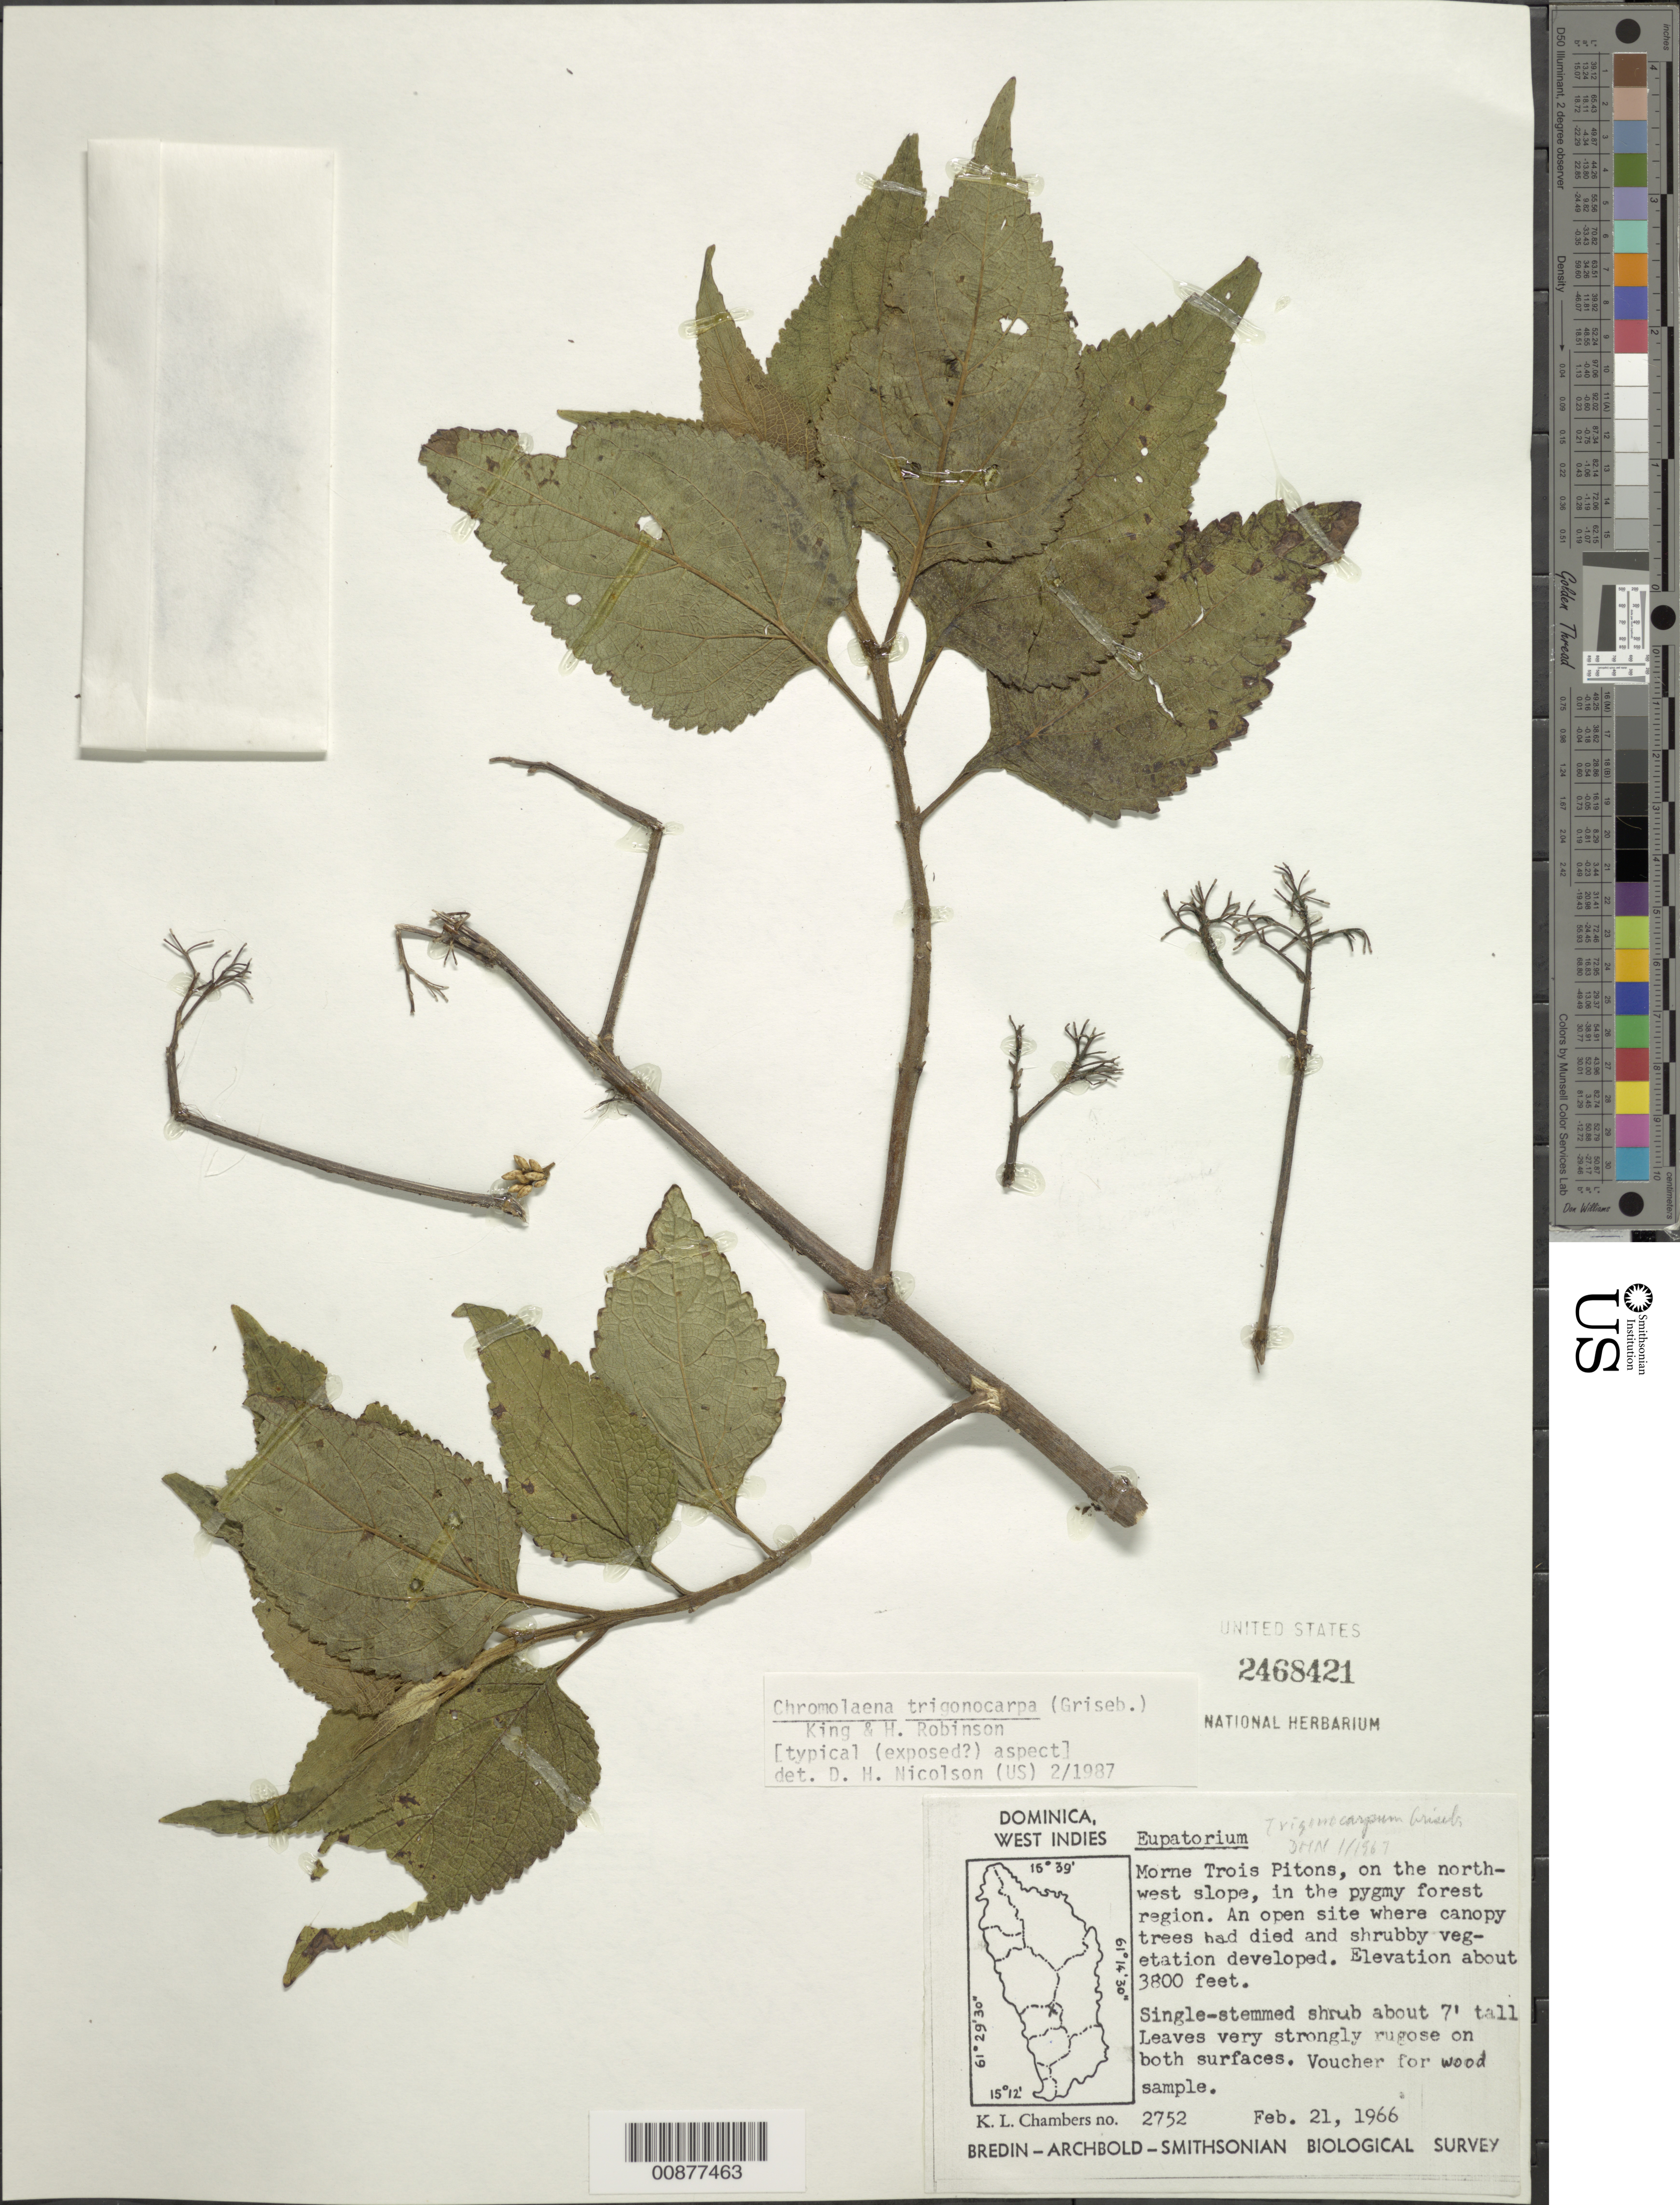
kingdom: Plantae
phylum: Tracheophyta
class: Magnoliopsida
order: Asterales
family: Asteraceae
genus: Chromolaena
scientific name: Chromolaena trigonocarpa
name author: (Griseb.) R.M. King & H. Rob.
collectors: K. L. Chambers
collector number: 2752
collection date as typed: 21 Feb 1966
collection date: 1966-02-21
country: Dominica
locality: Morne Trois Pitons, on NW slope in pygmy forest region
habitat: Open site where canopy trees had died and shrubby vegetation developed; montane, pygmy forest area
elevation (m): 1158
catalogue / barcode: US 2468421